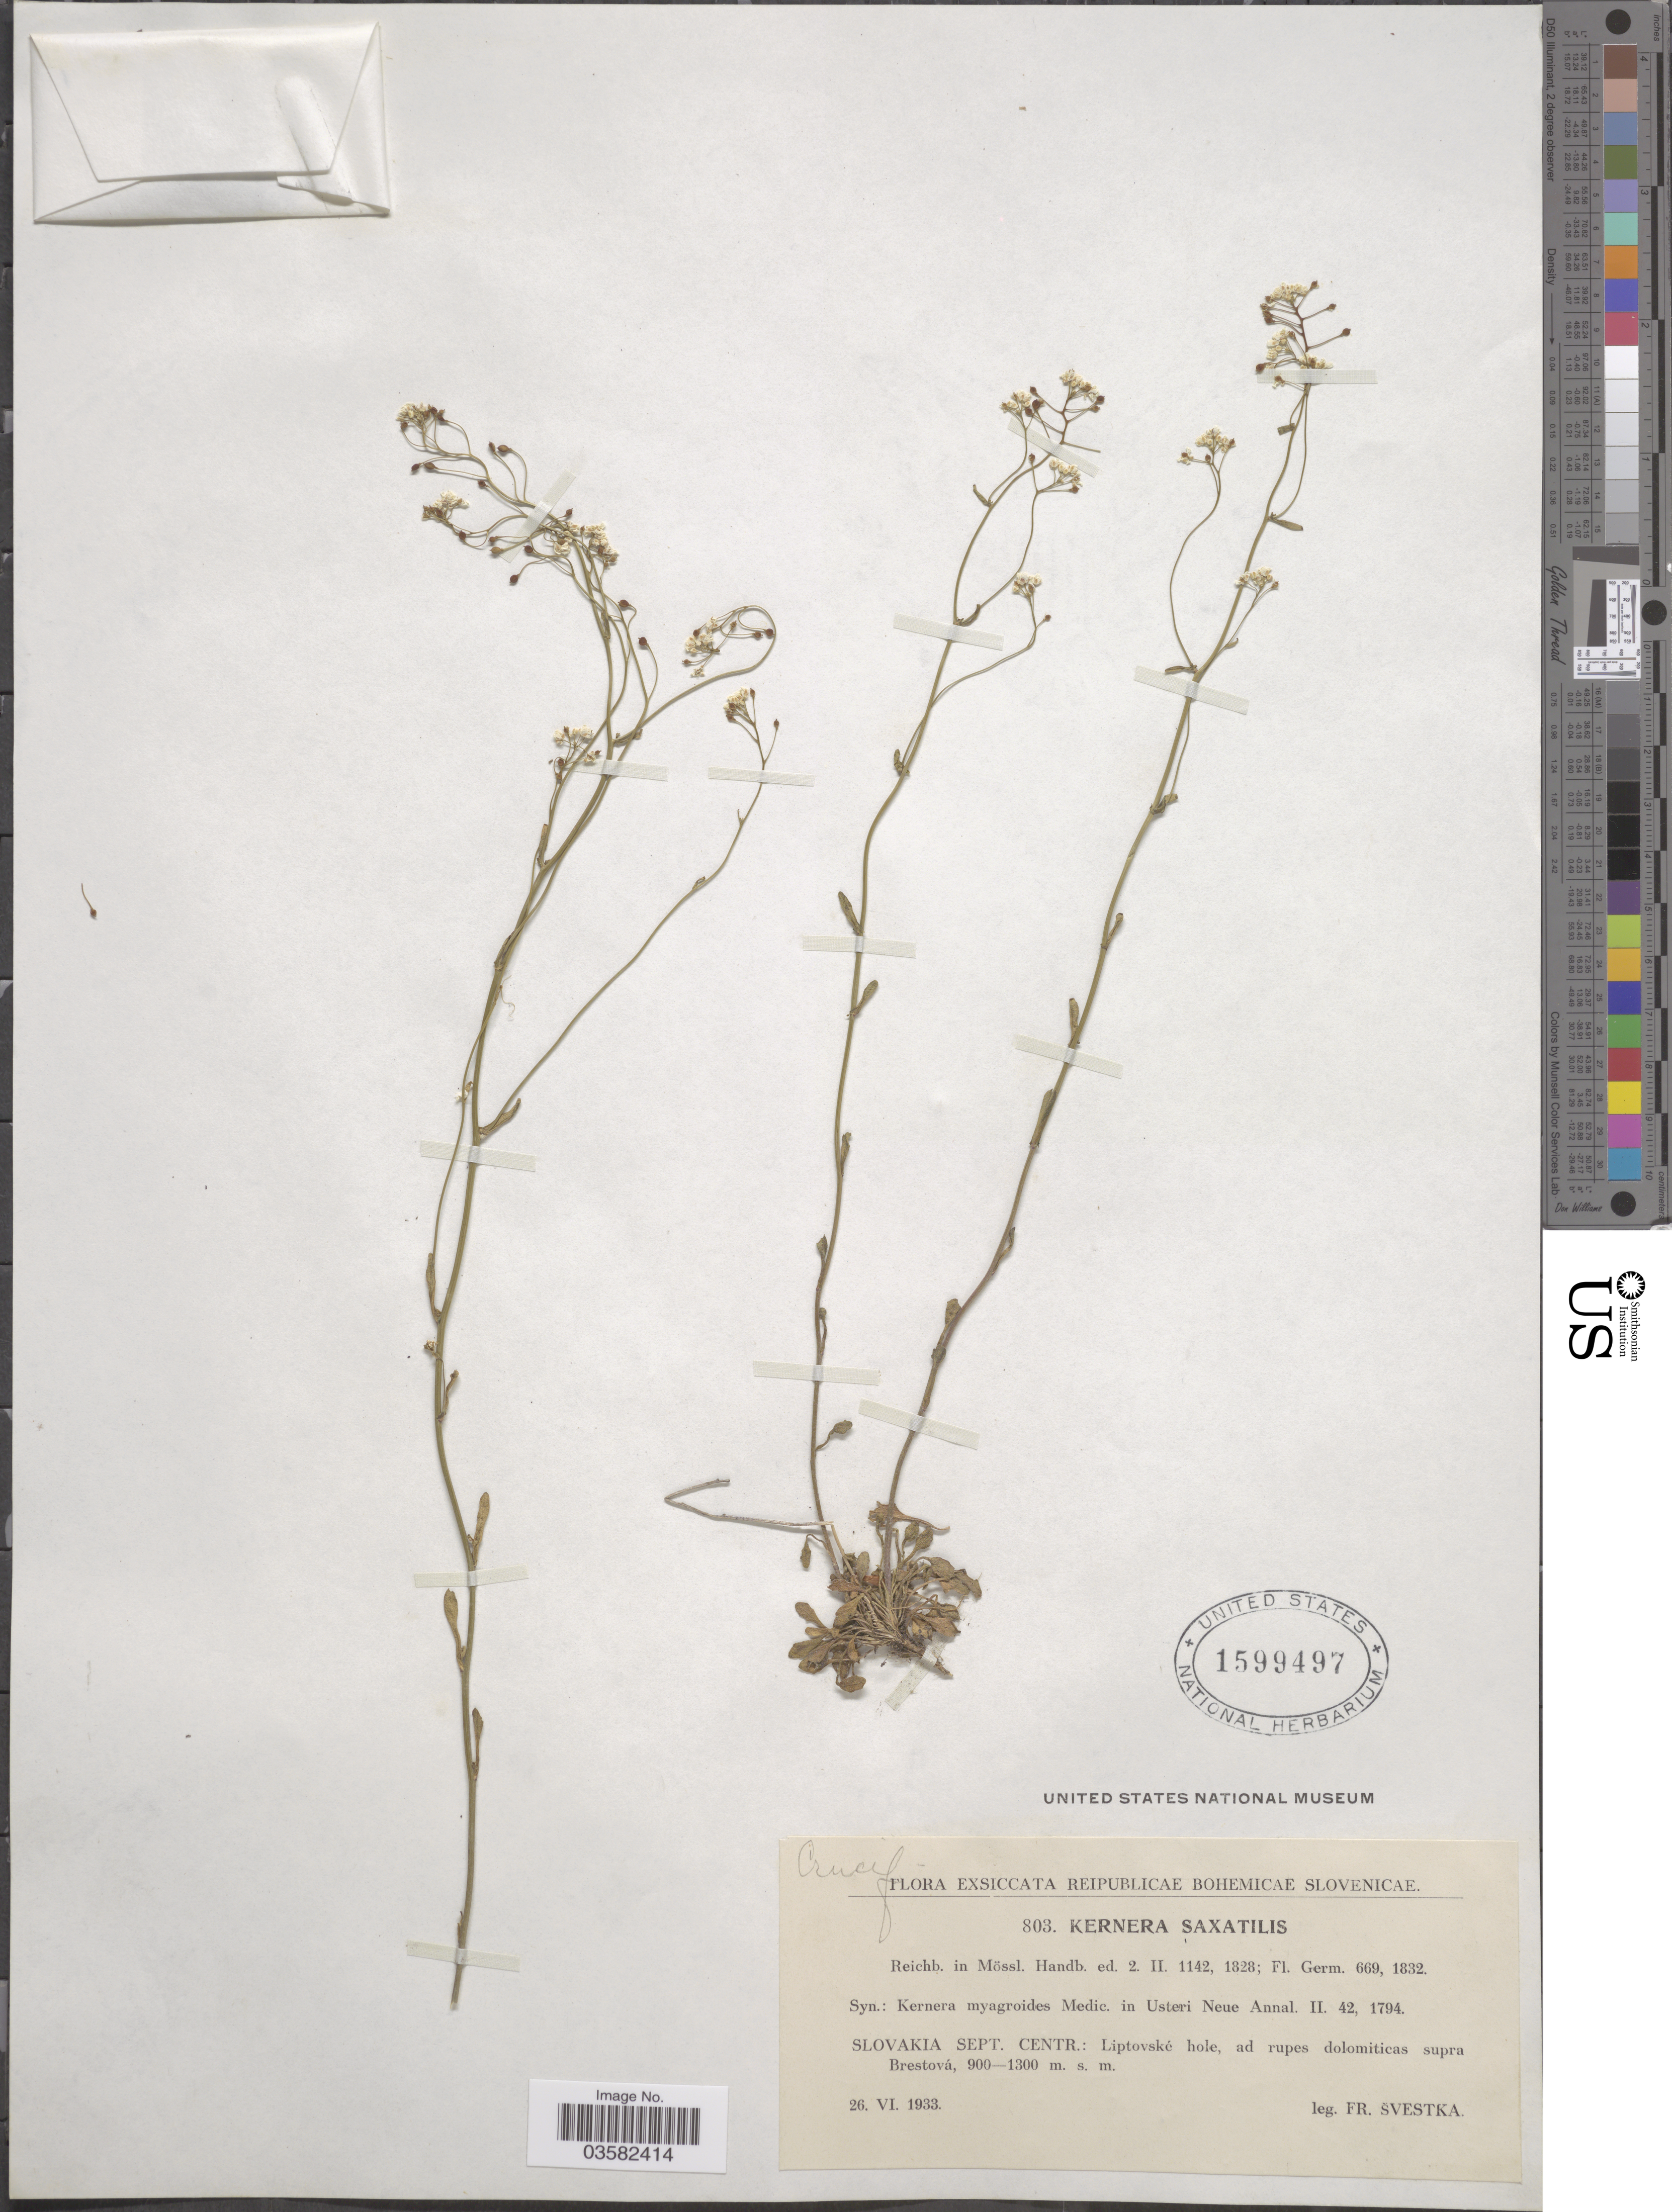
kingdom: Plantae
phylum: Tracheophyta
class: Magnoliopsida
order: Brassicales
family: Brassicaceae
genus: Kernera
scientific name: Kernera saxatilis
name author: (L.) Rchb.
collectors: F. Svestka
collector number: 803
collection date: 1933-06-26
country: Slovakia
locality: Reipublicae Bohemicae Slovenicae. Slovakia Sept. Centr.: Liptovské hole, ad rupes dolomiticas supra Brestová.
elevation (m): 900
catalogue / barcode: US 1599497